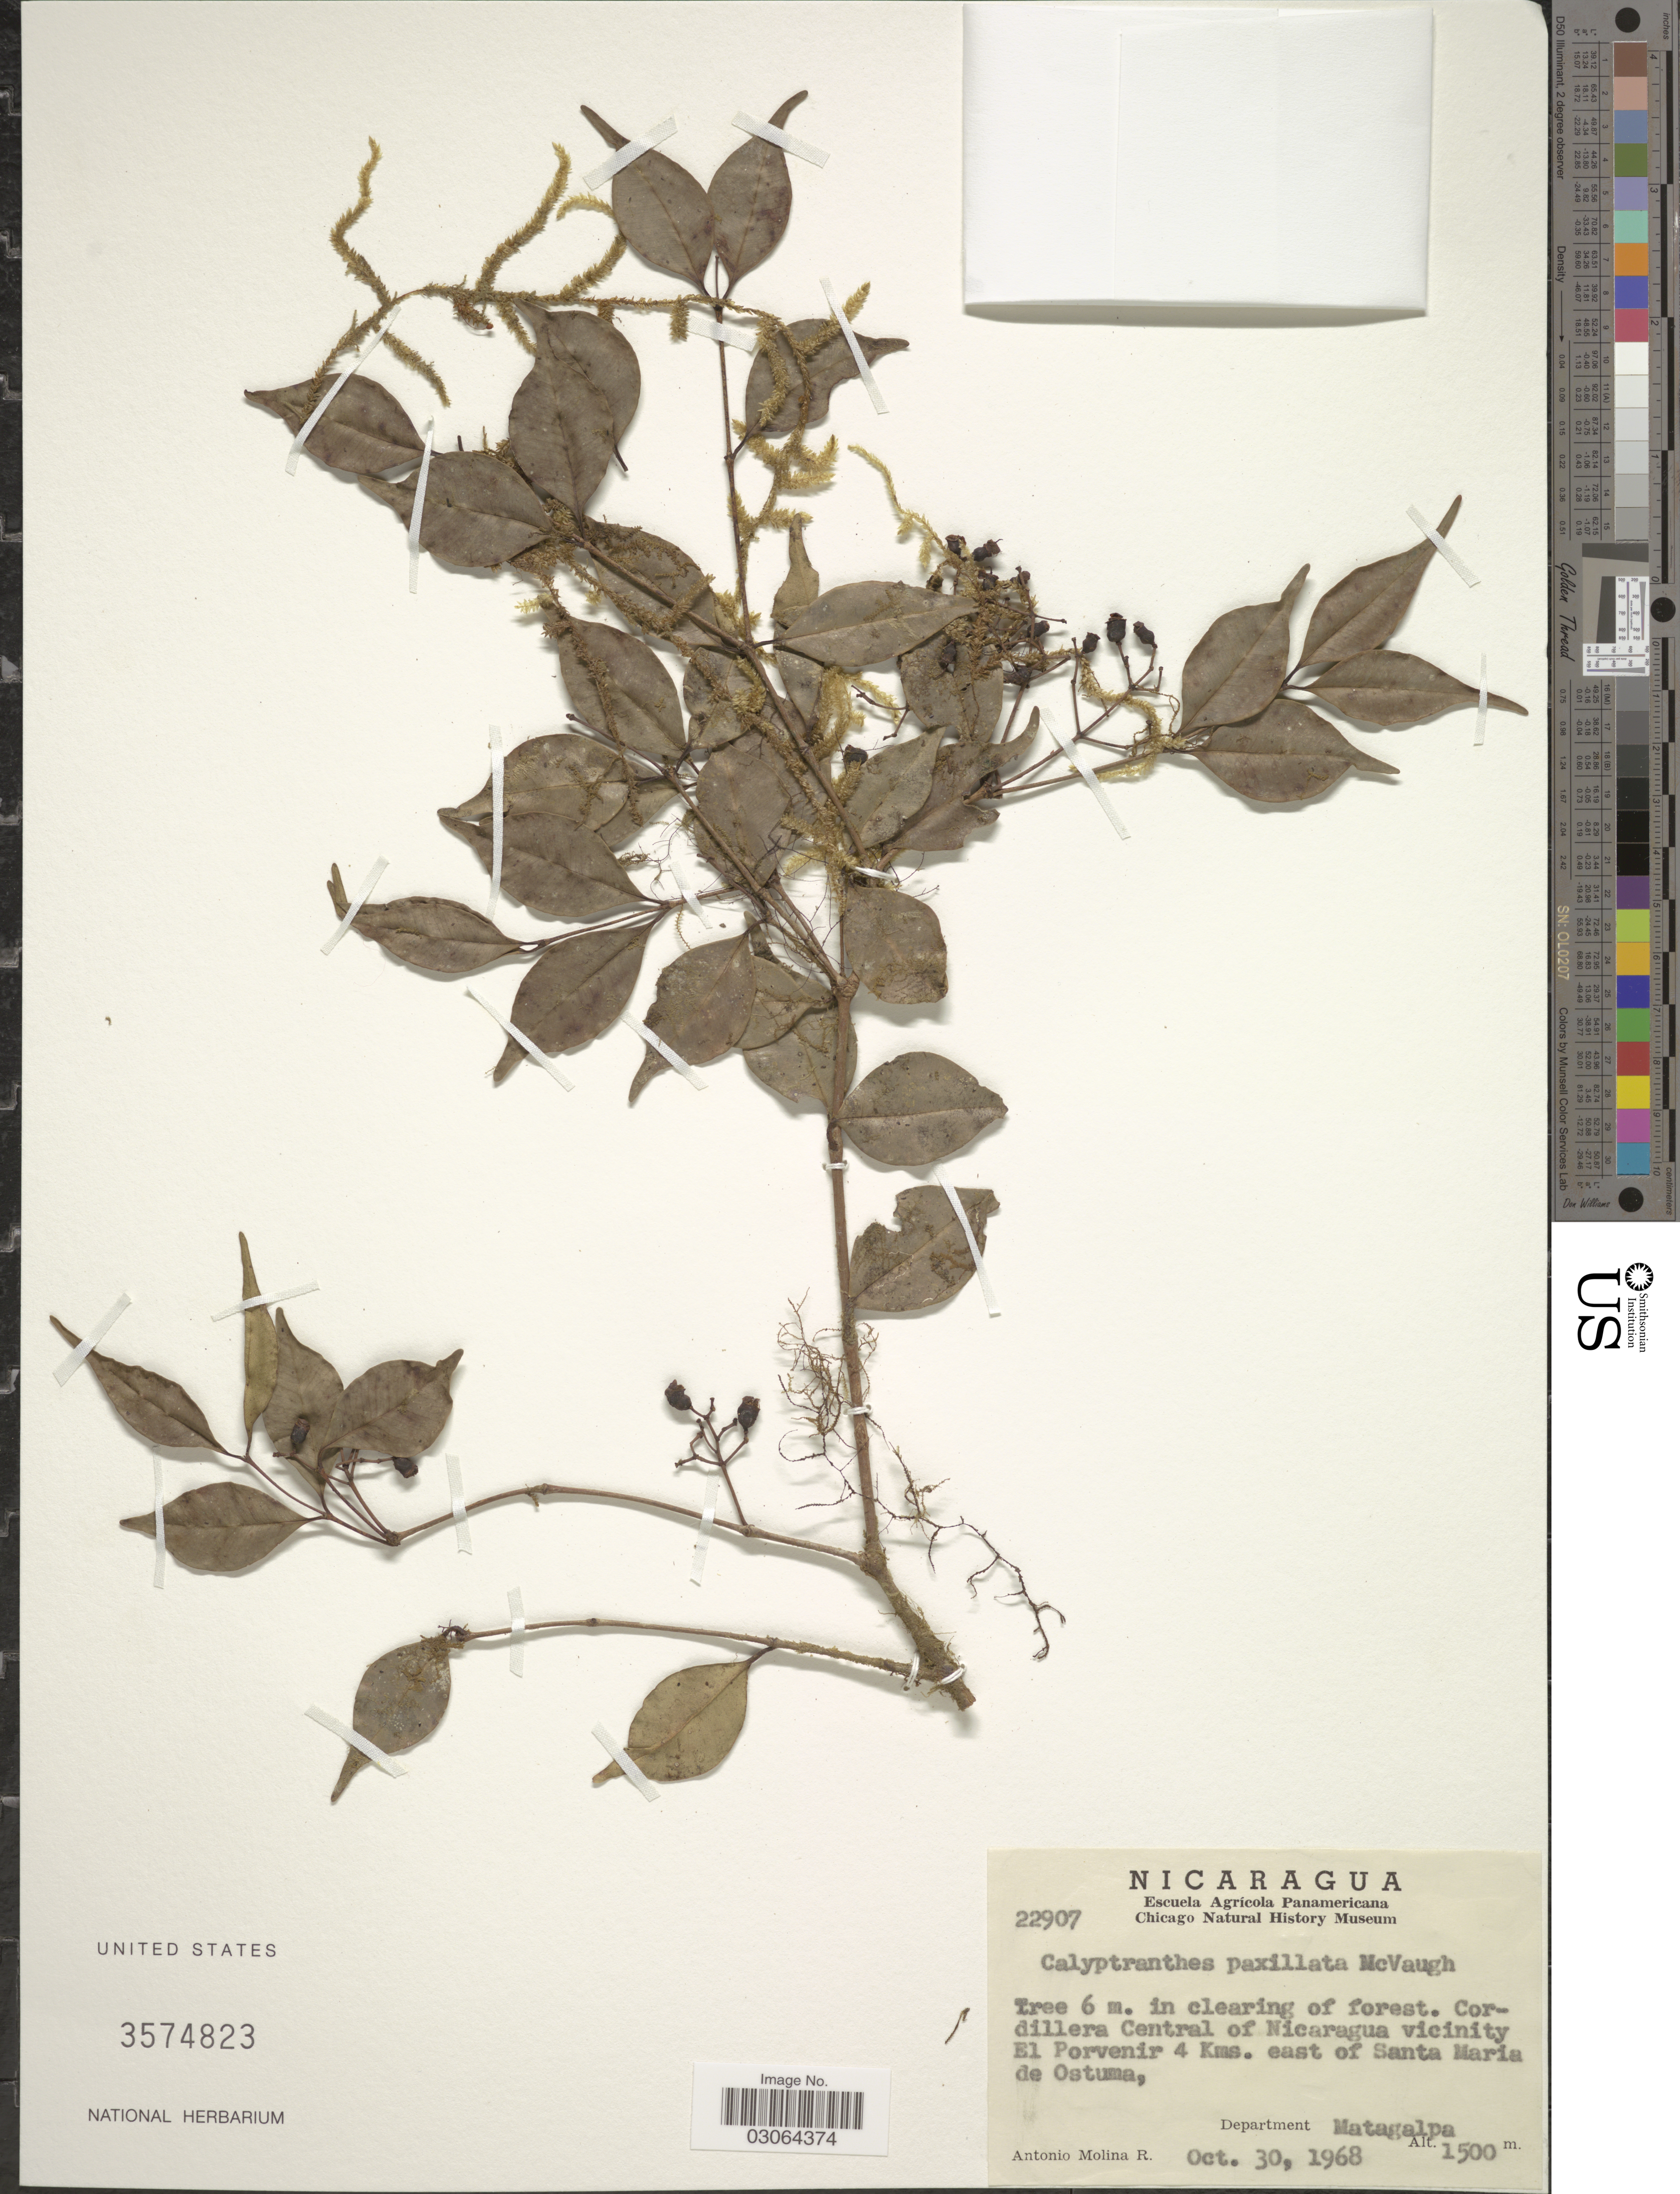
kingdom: Plantae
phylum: Tracheophyta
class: Magnoliopsida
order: Myrtales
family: Myrtaceae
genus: Myrcia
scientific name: Myrcia paxillata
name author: (McVaugh) A.R. Lourenço & Sánchez-Cháv.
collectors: A. Molina R.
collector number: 22907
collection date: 1968-10-30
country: Nicaragua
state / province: Matagalpa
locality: Cordillera Central of Nicaragua vicinity El Porvenir 4 Kms. east of Santa Maria de Ostuma, Department Matagalpa.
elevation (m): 1500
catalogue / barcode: US 3574823